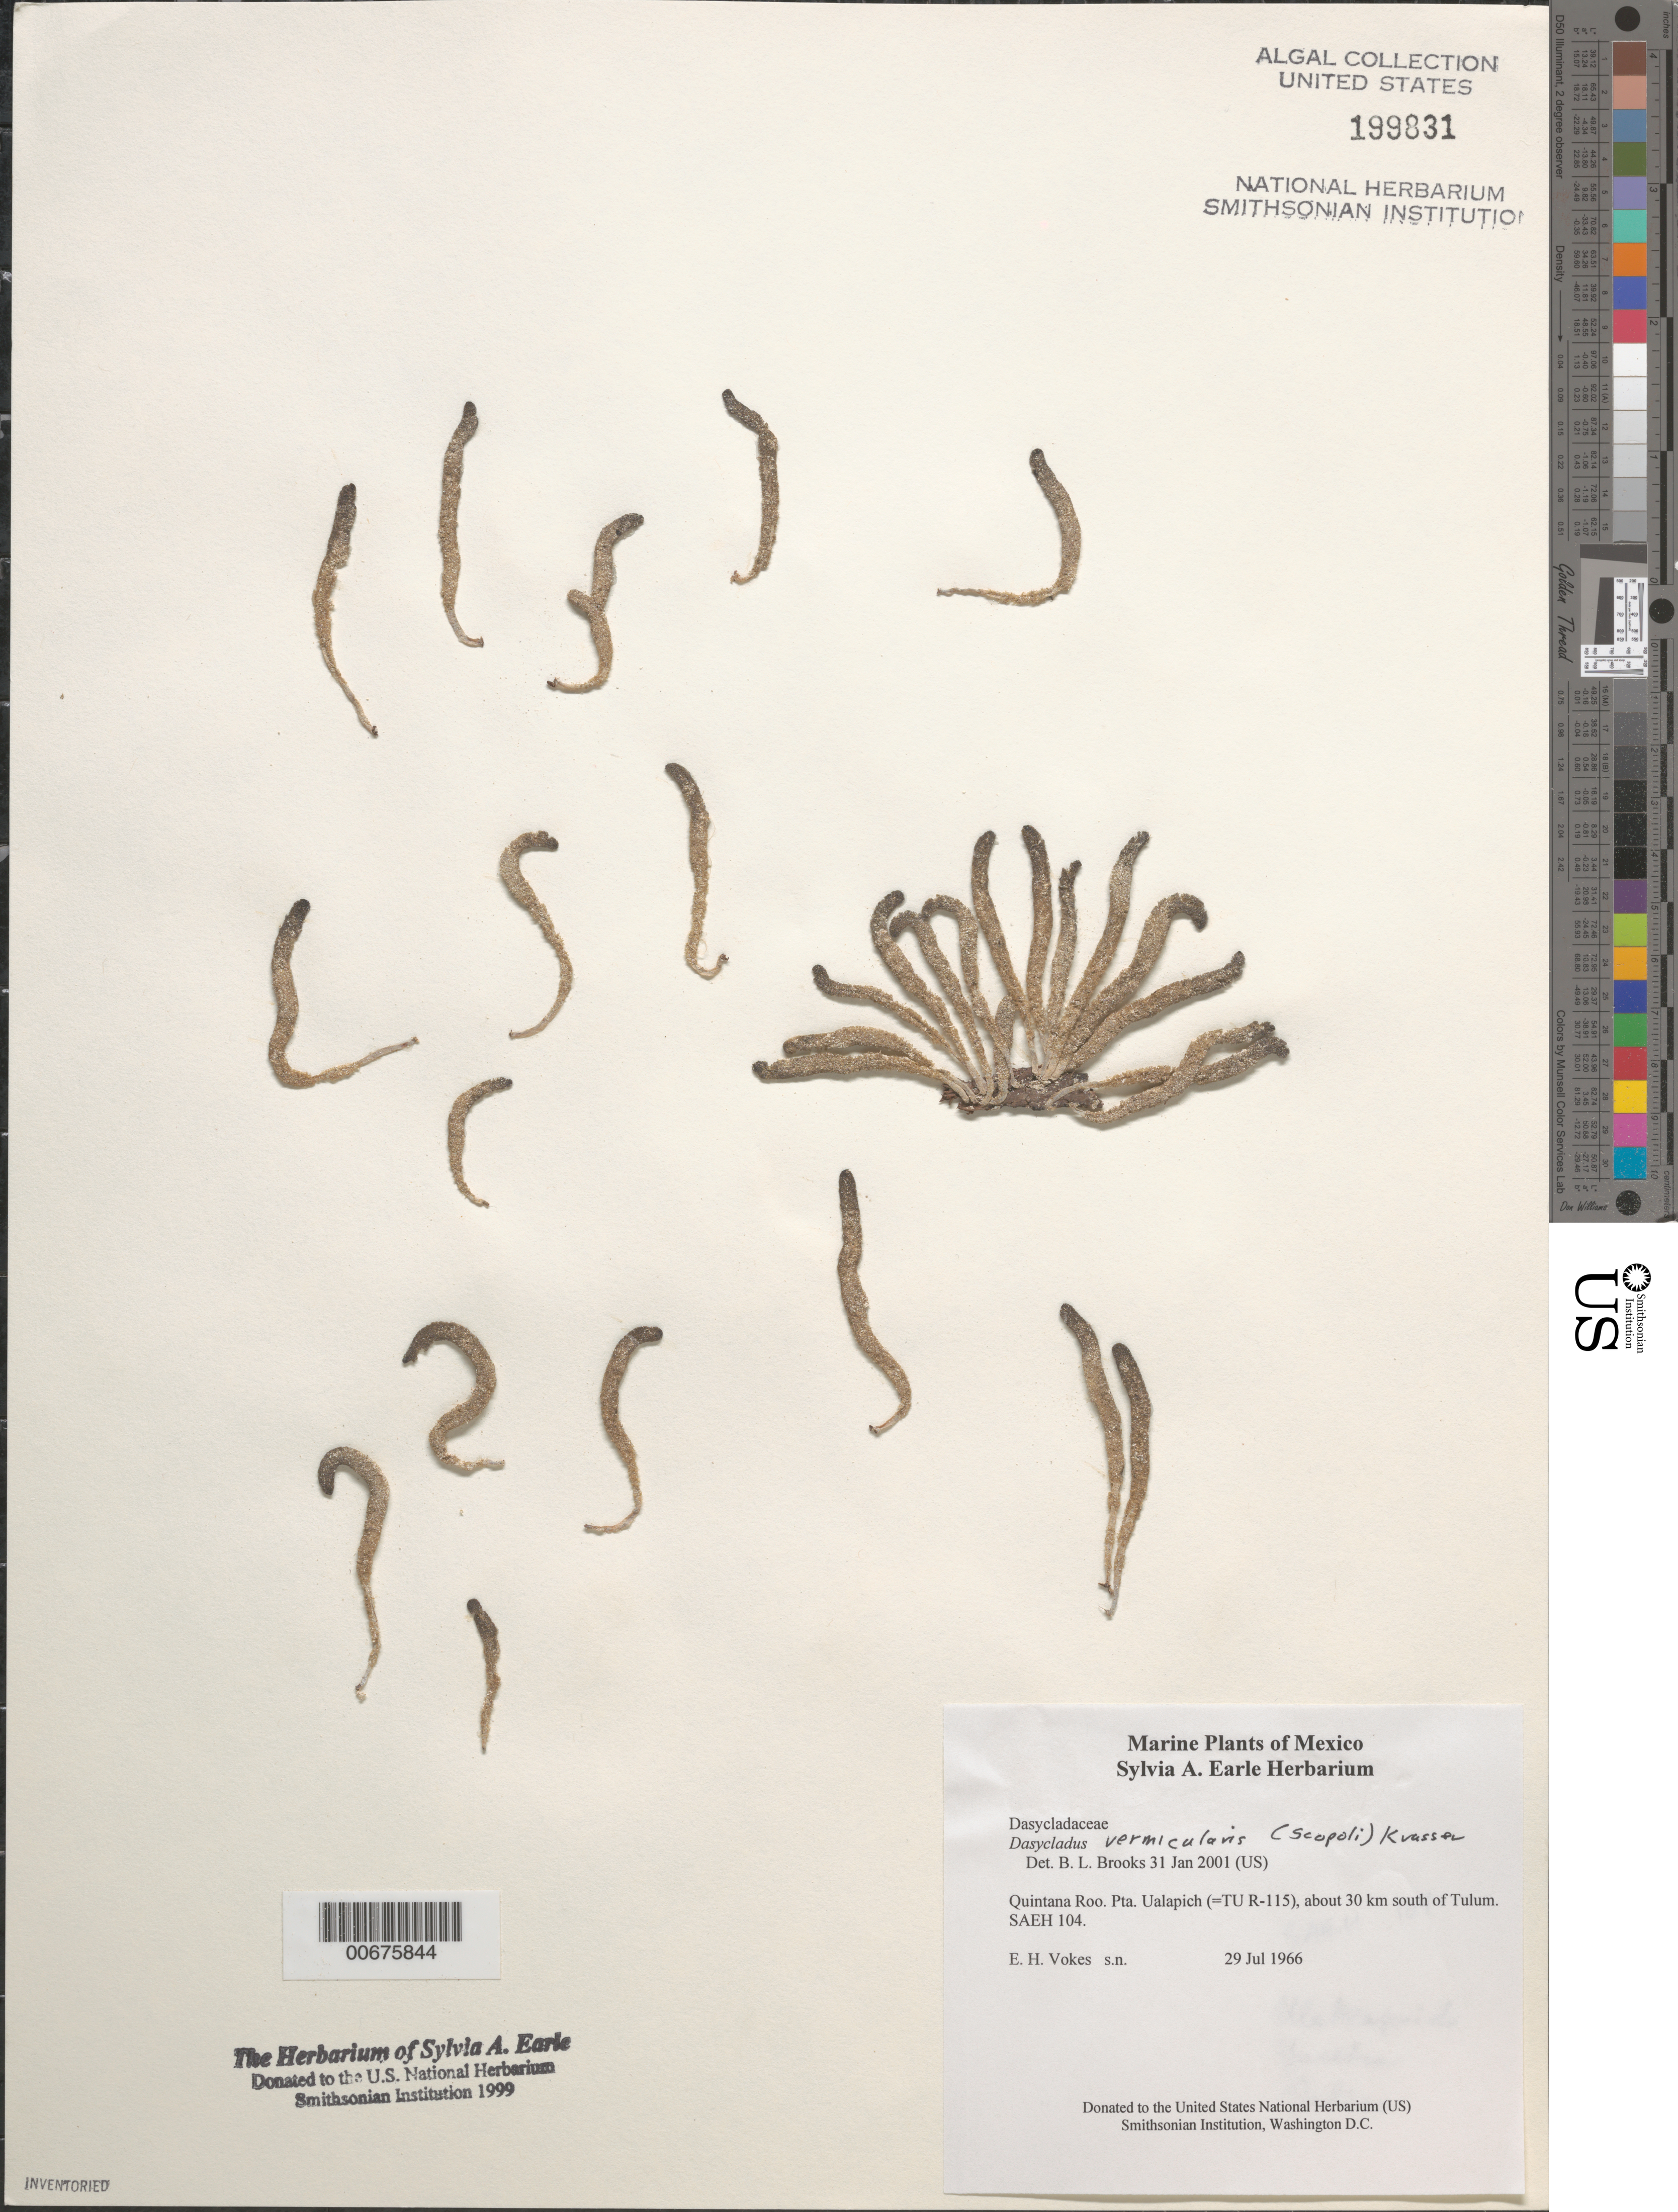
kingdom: Plantae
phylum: Chlorophyta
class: Ulvophyceae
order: Dasycladales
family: Dasycladaceae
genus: Dasycladus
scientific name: Dasycladus vermicularis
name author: (Scop.) Krasser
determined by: Brooks, B. L., (BOT), Smithsonian Institution - National Museum of Natural History (UNITED STATES)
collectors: E. Vokes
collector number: Saeh 104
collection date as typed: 29 Jul 1966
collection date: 1966-07-29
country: Mexico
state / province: Quintana Roo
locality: Punta Ualapich (TU R-115), ca. 30 km south of Tulum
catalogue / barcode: US 199831